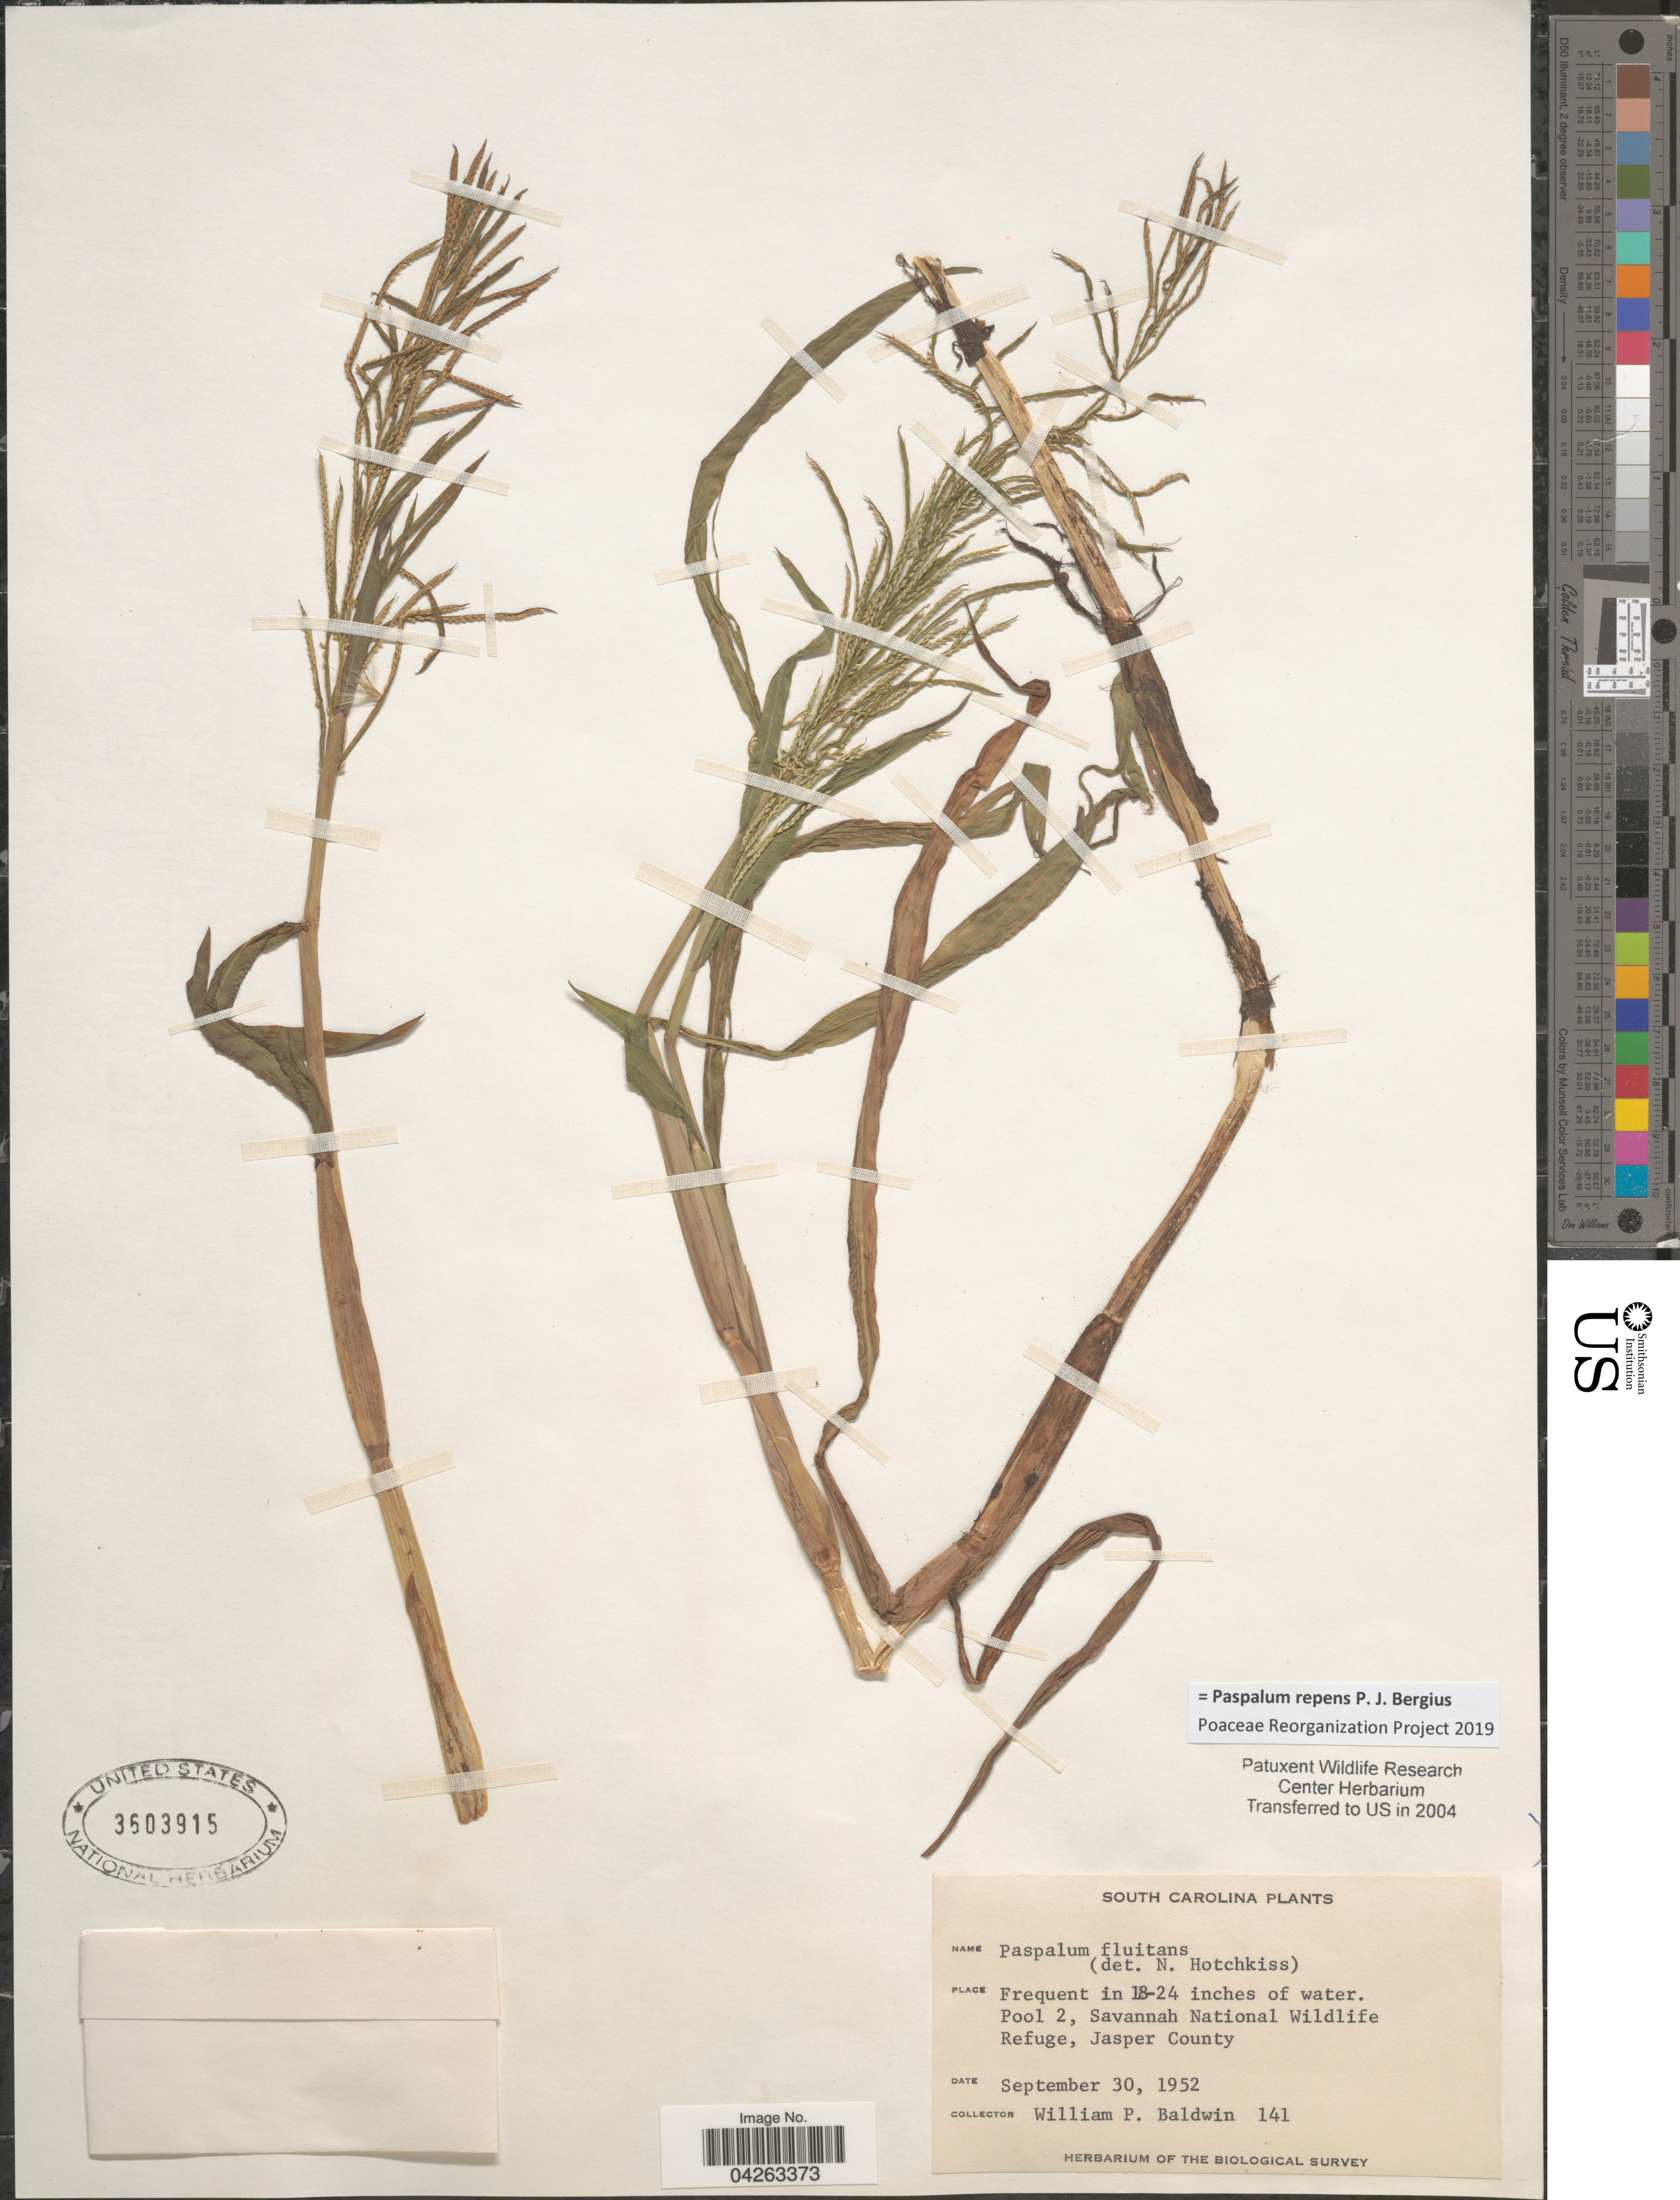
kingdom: Plantae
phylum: Tracheophyta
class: Liliopsida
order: Poales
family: Poaceae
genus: Paspalum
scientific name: Paspalum repens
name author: P.J. Bergius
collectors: W. Baldwin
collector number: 141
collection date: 1952-09-30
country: United States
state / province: South Carolina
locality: Pool 2, Savannah National Wildlife Refuge, Jasper County. The Biological Survey.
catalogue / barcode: US 3603915